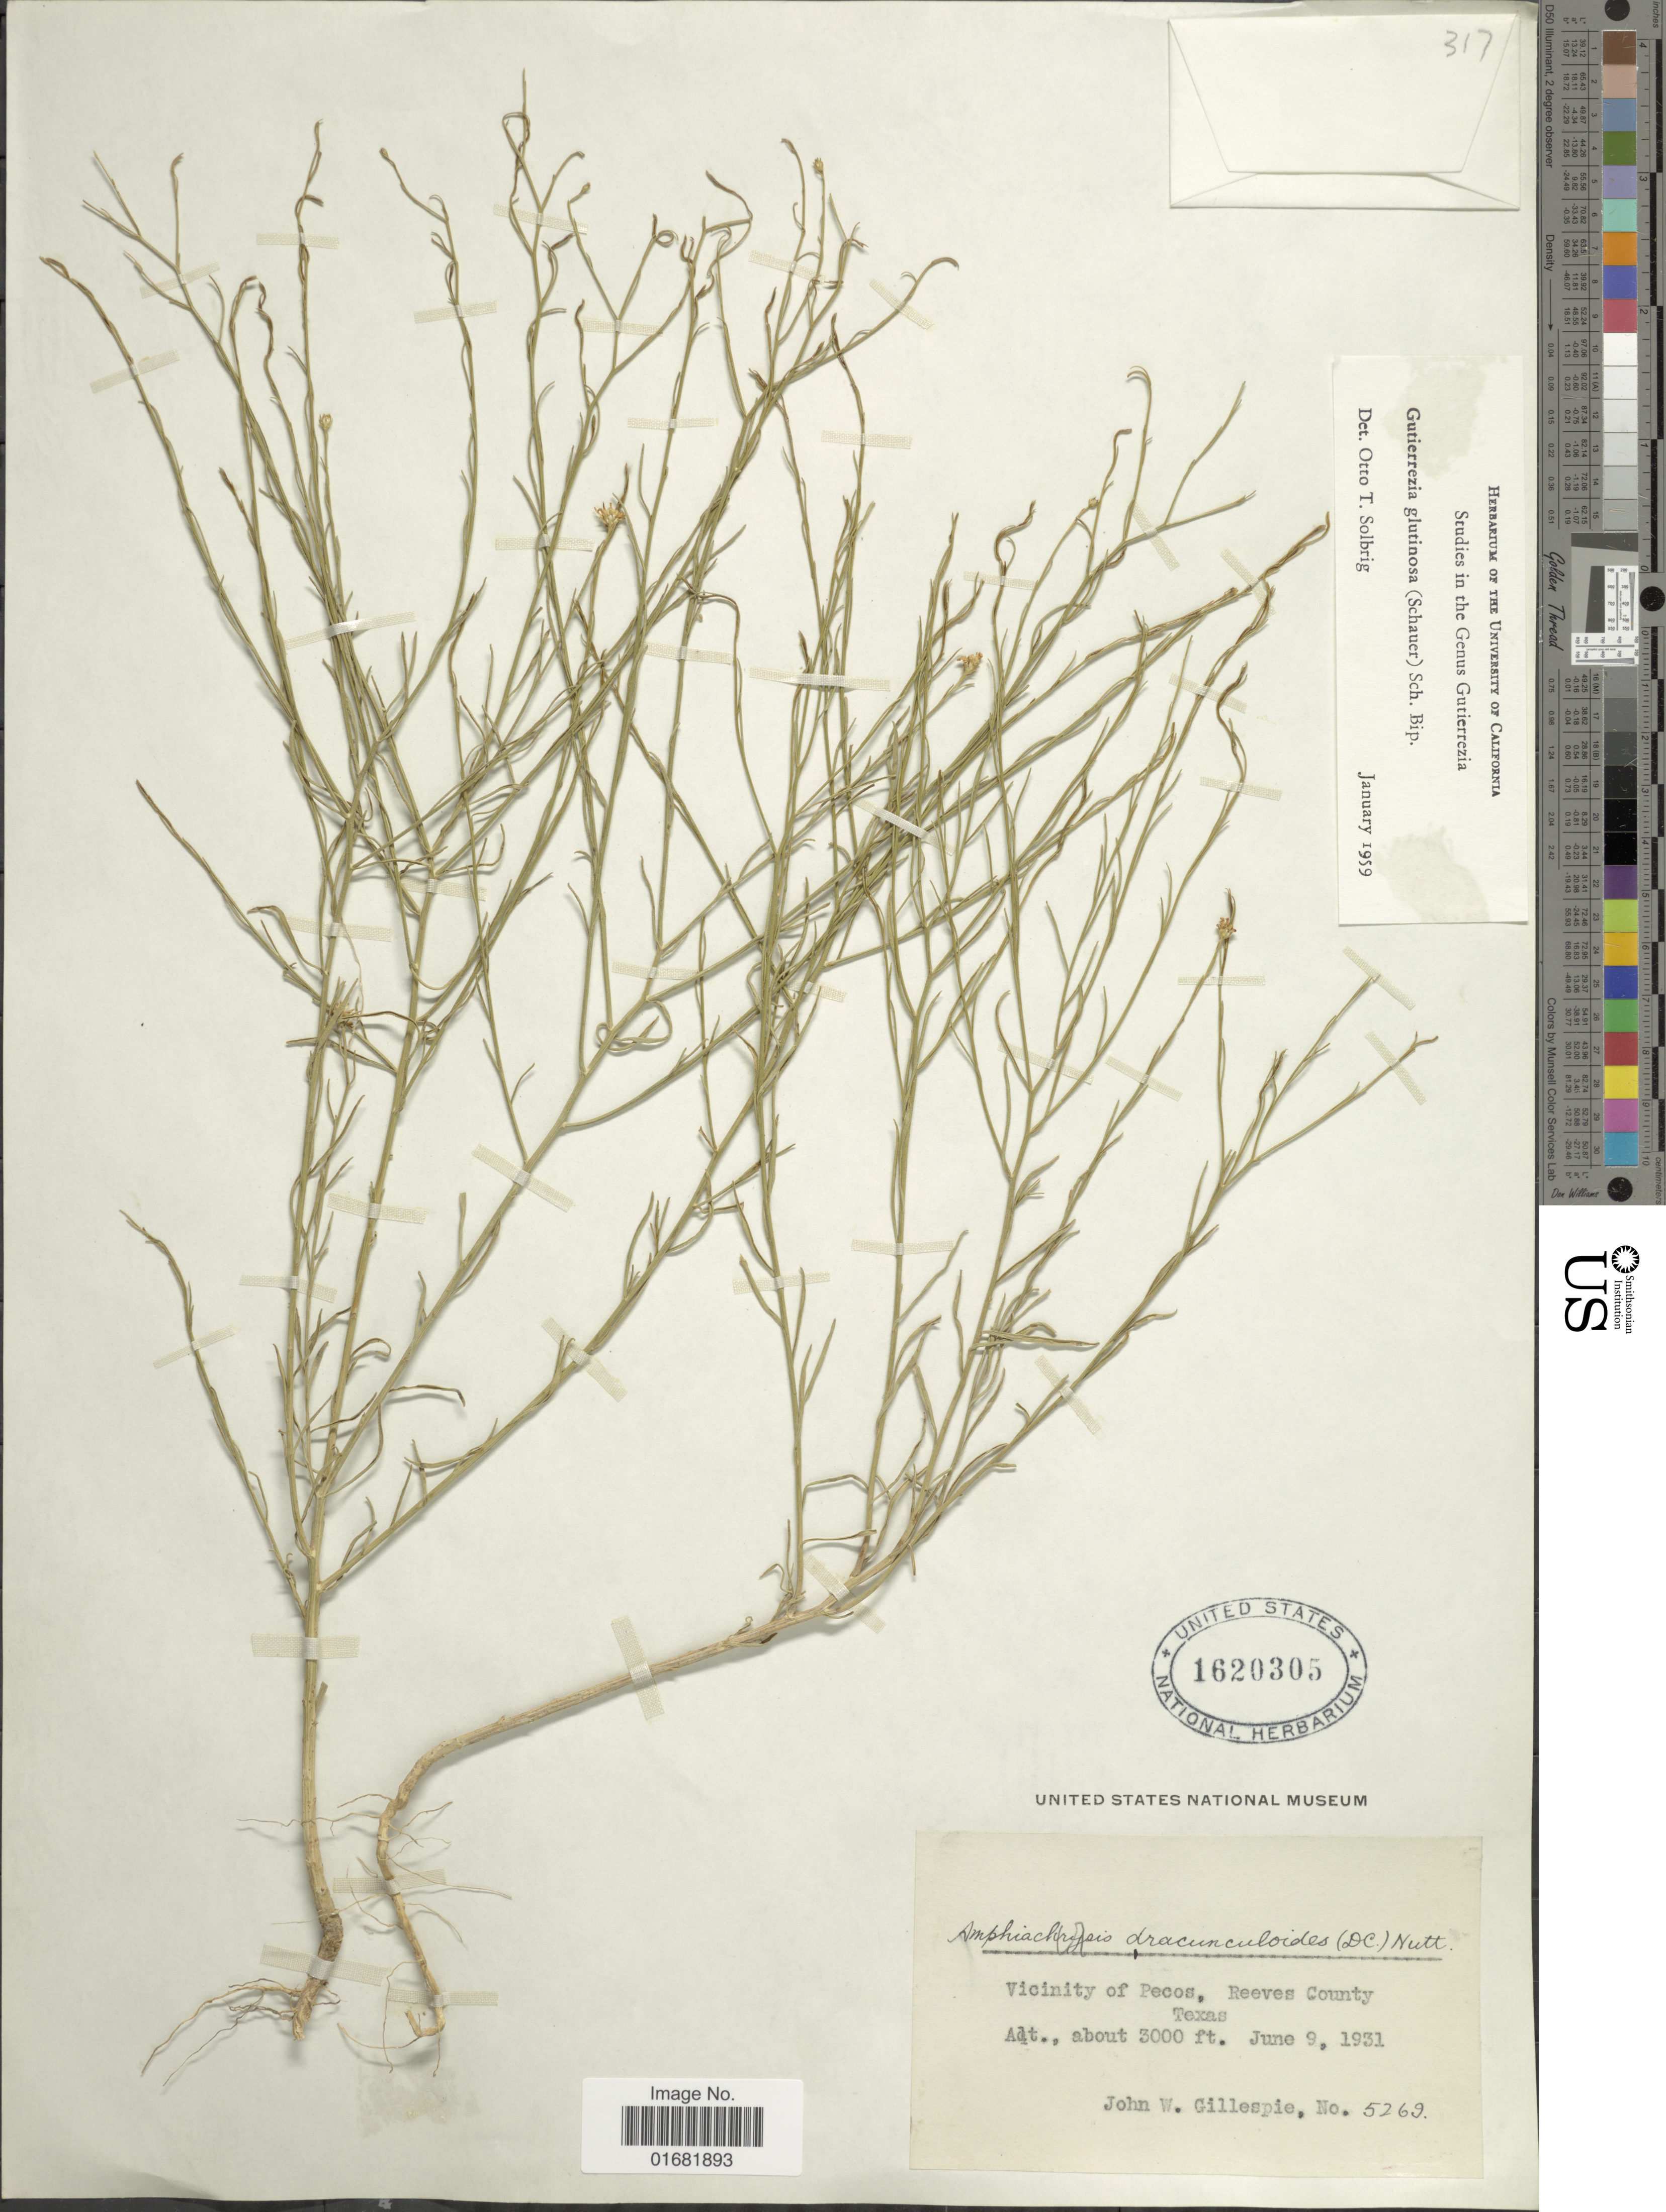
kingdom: Plantae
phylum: Tracheophyta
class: Magnoliopsida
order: Asterales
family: Asteraceae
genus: Amphiachyris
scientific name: Amphiachyris dracunculoides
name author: (DC.) Nutt.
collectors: J. W. Gillespie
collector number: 5269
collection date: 1931-06-09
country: United States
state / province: Texas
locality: Vicinity of Pecos, Reeves County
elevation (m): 914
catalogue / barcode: US 1620305